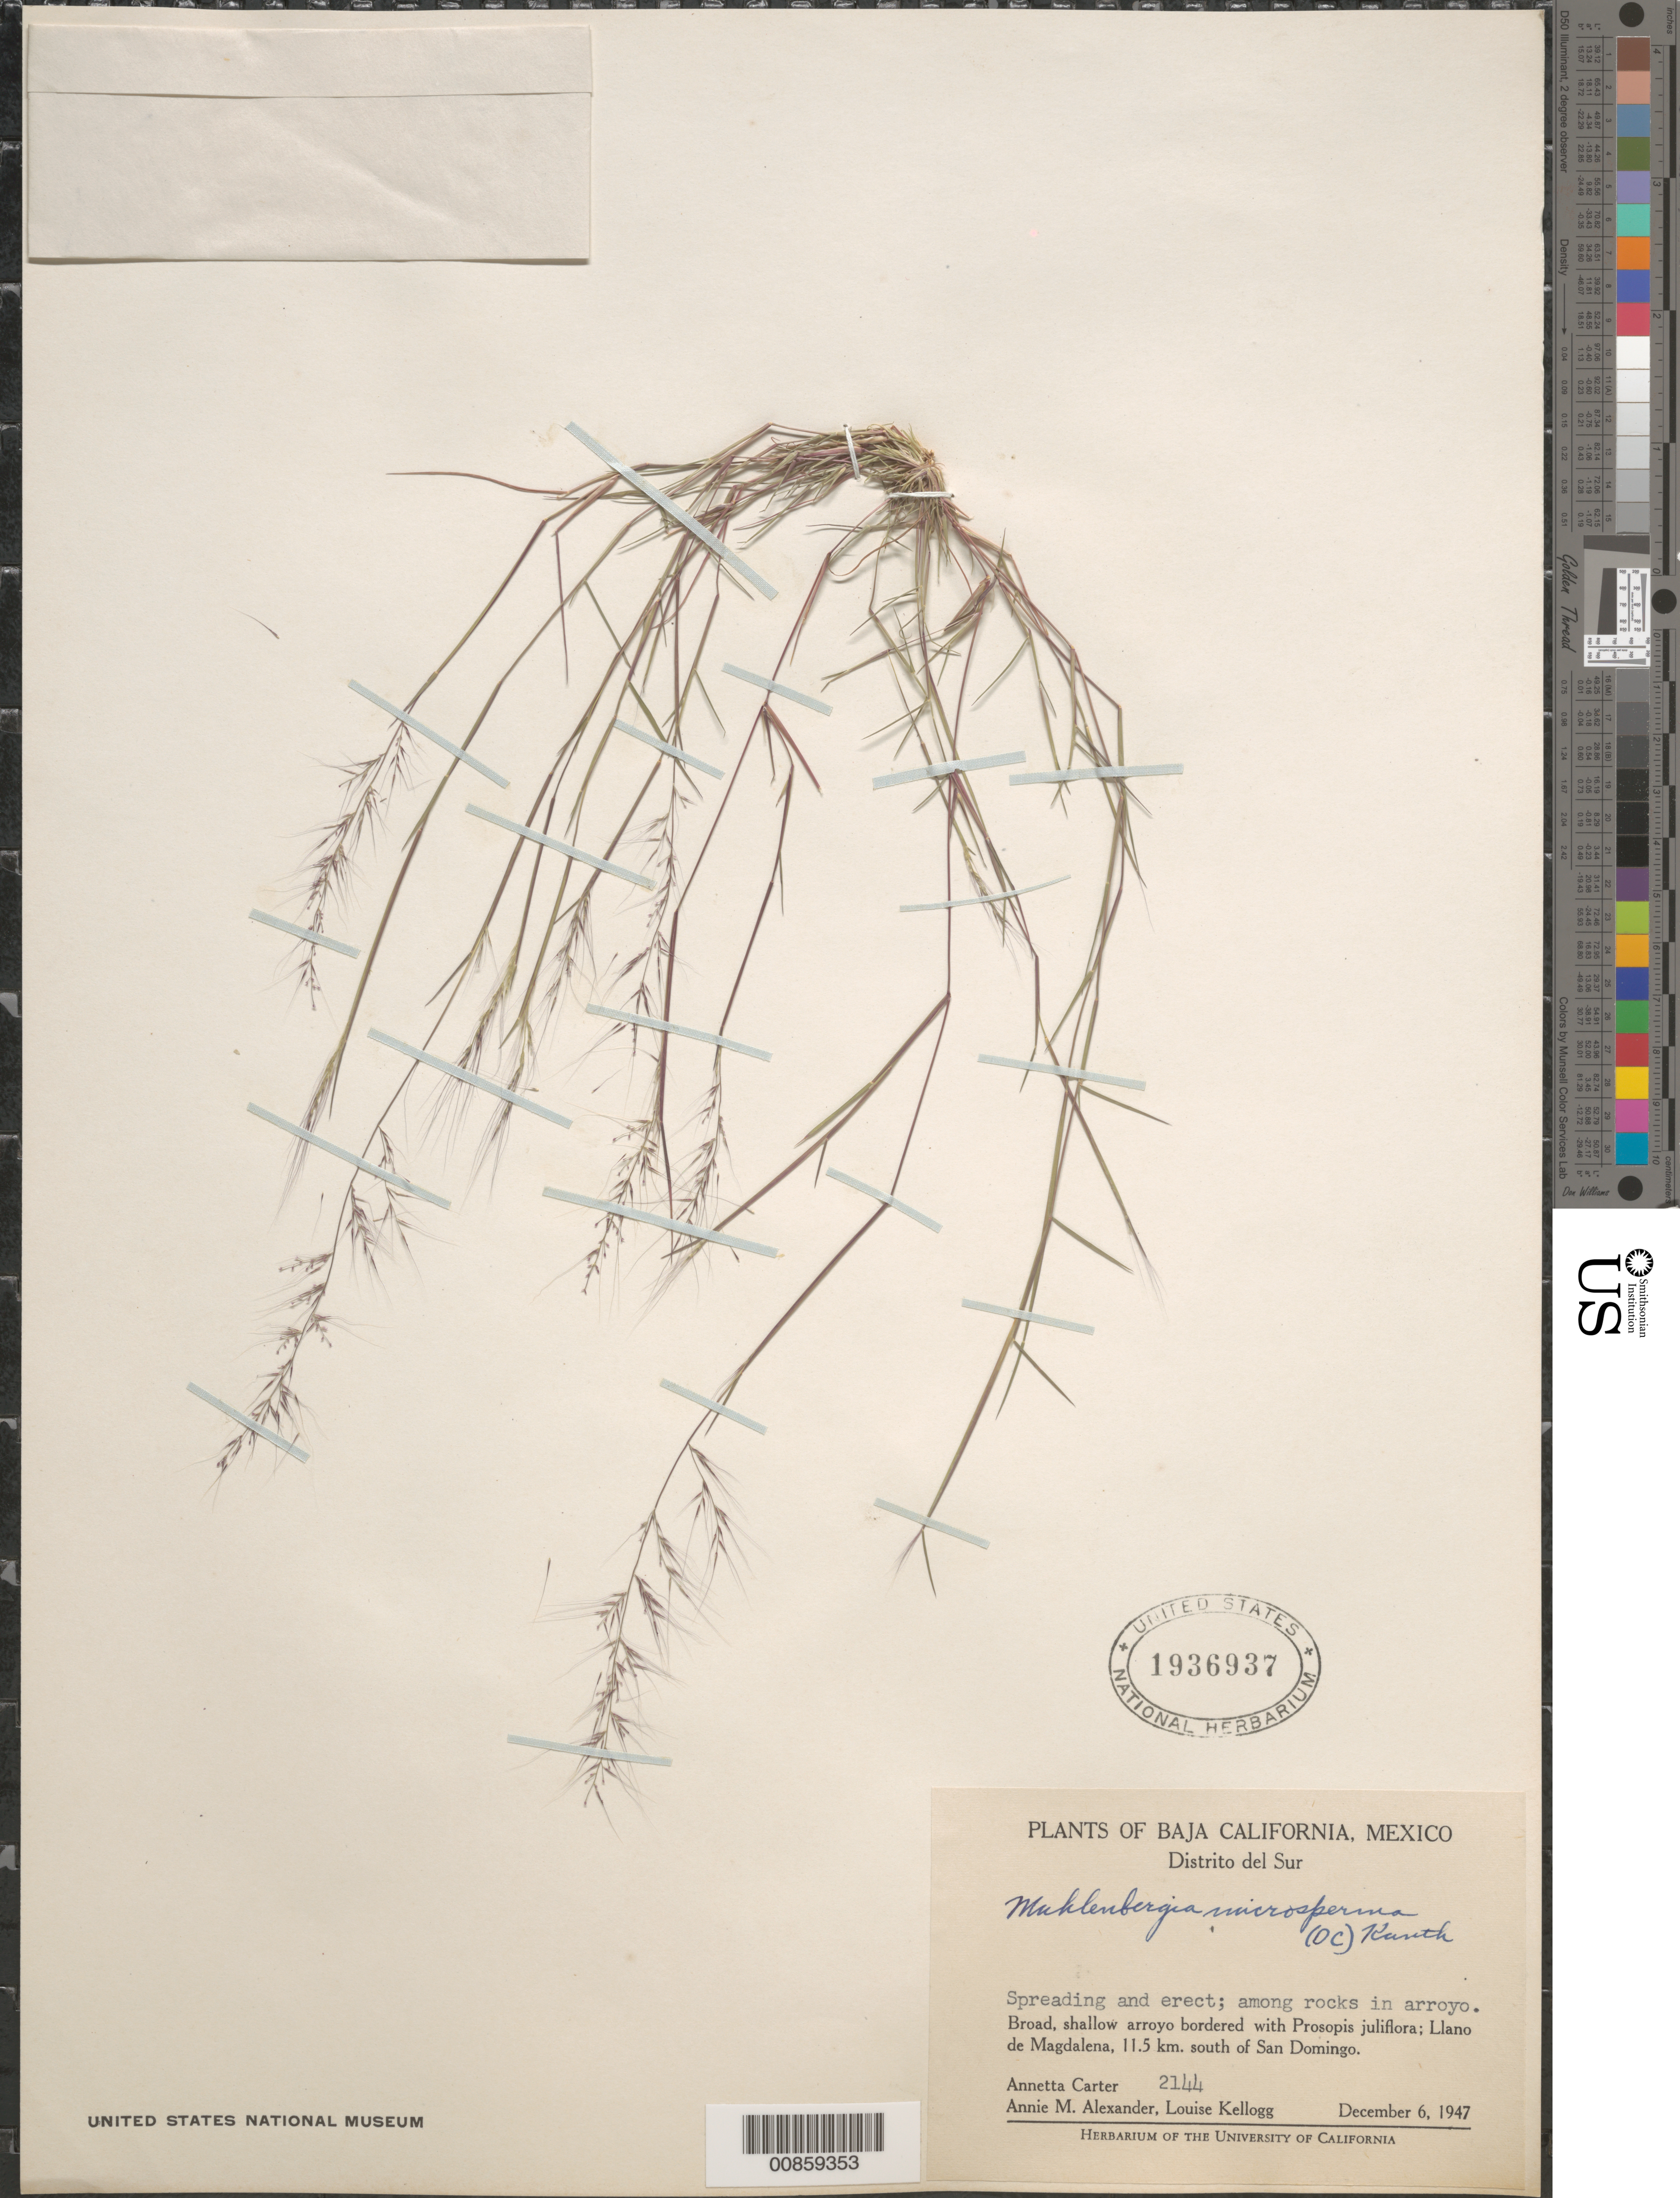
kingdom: Plantae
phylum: Tracheophyta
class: Liliopsida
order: Poales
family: Poaceae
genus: Muhlenbergia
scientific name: Muhlenbergia microsperma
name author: (DC.) Kunth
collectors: A. M. Carter, A. M. Alexander & L. Kellogg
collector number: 2144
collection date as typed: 06 Dec 1947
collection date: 1947-12-06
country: Mexico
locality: Llano de Magdalena, 11.5 km S of San Domingo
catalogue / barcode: US 1936937